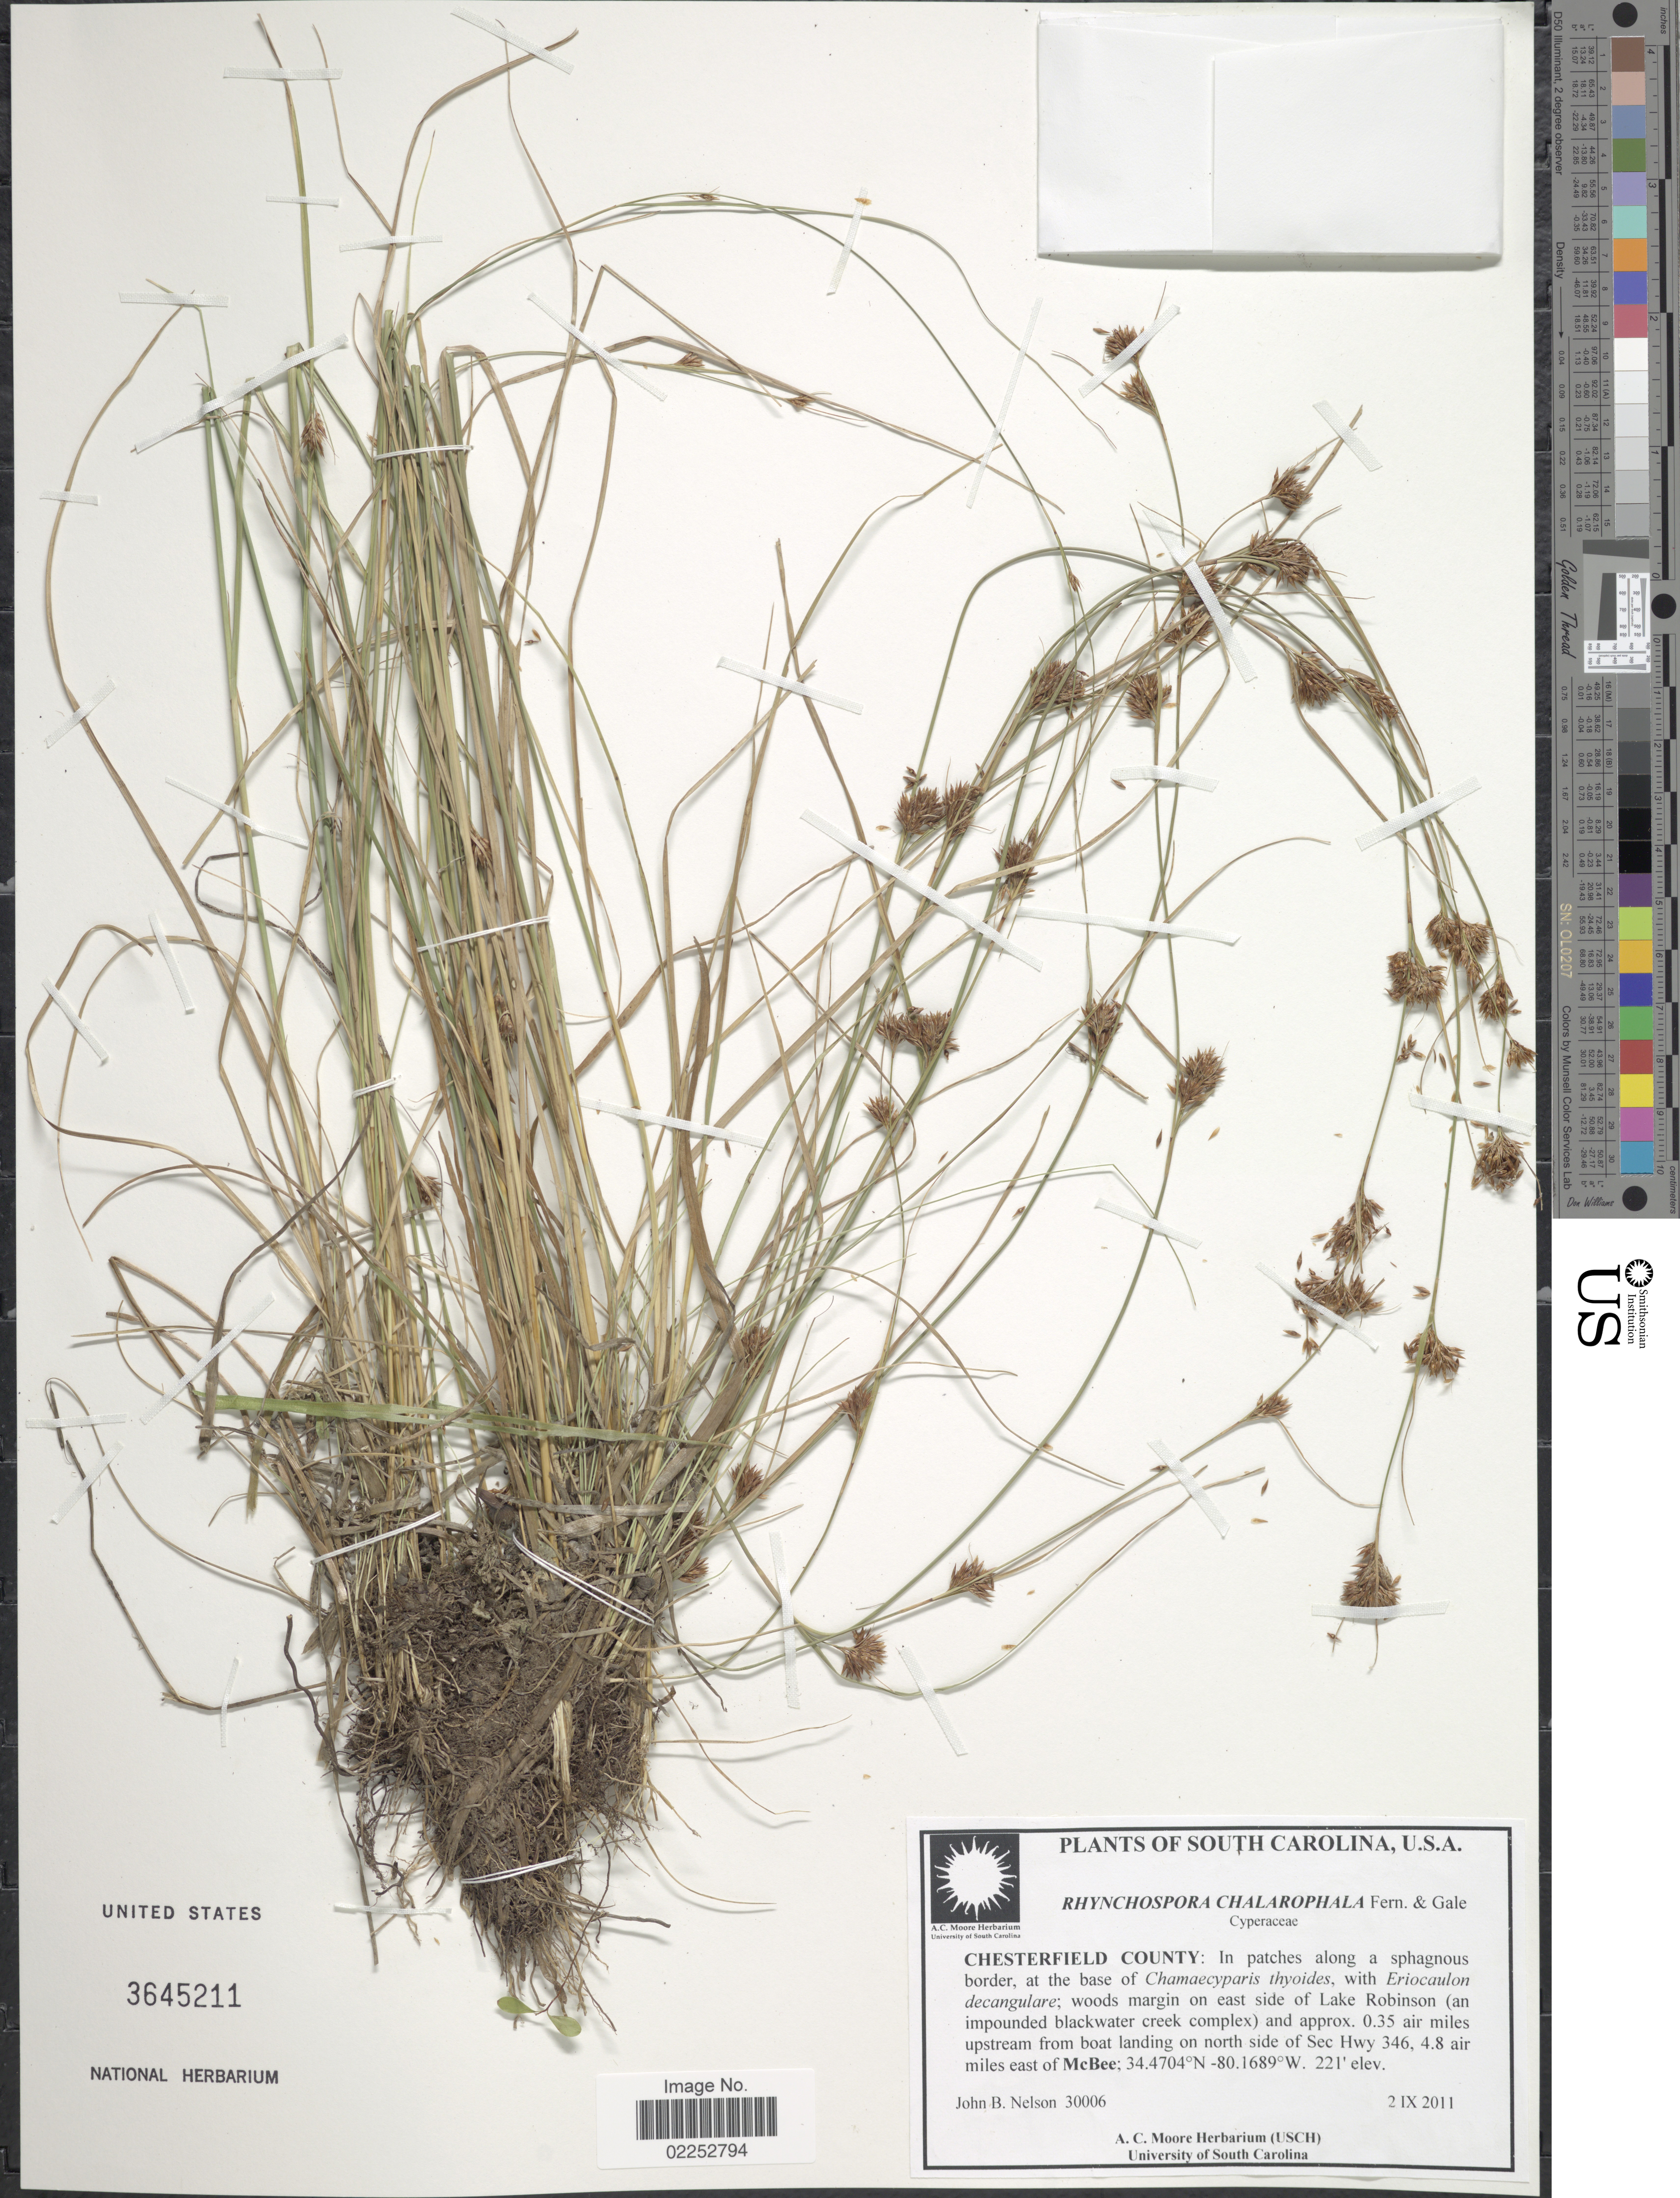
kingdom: Plantae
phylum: Tracheophyta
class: Liliopsida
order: Poales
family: Cyperaceae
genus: Rhynchospora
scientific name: Rhynchospora chalarocephala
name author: Fernald & Gale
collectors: J. B. Nelson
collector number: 30006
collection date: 2011-09-02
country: United States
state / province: South Carolina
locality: Chesterfield County. east side of Lake Robinson (an impounded blackwater creek complex) and approx. 0.35 air miles upstream from boat landing on north side of Sec. Hwy 346, 4.8 air miles east of McBee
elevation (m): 67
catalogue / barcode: US 3645211